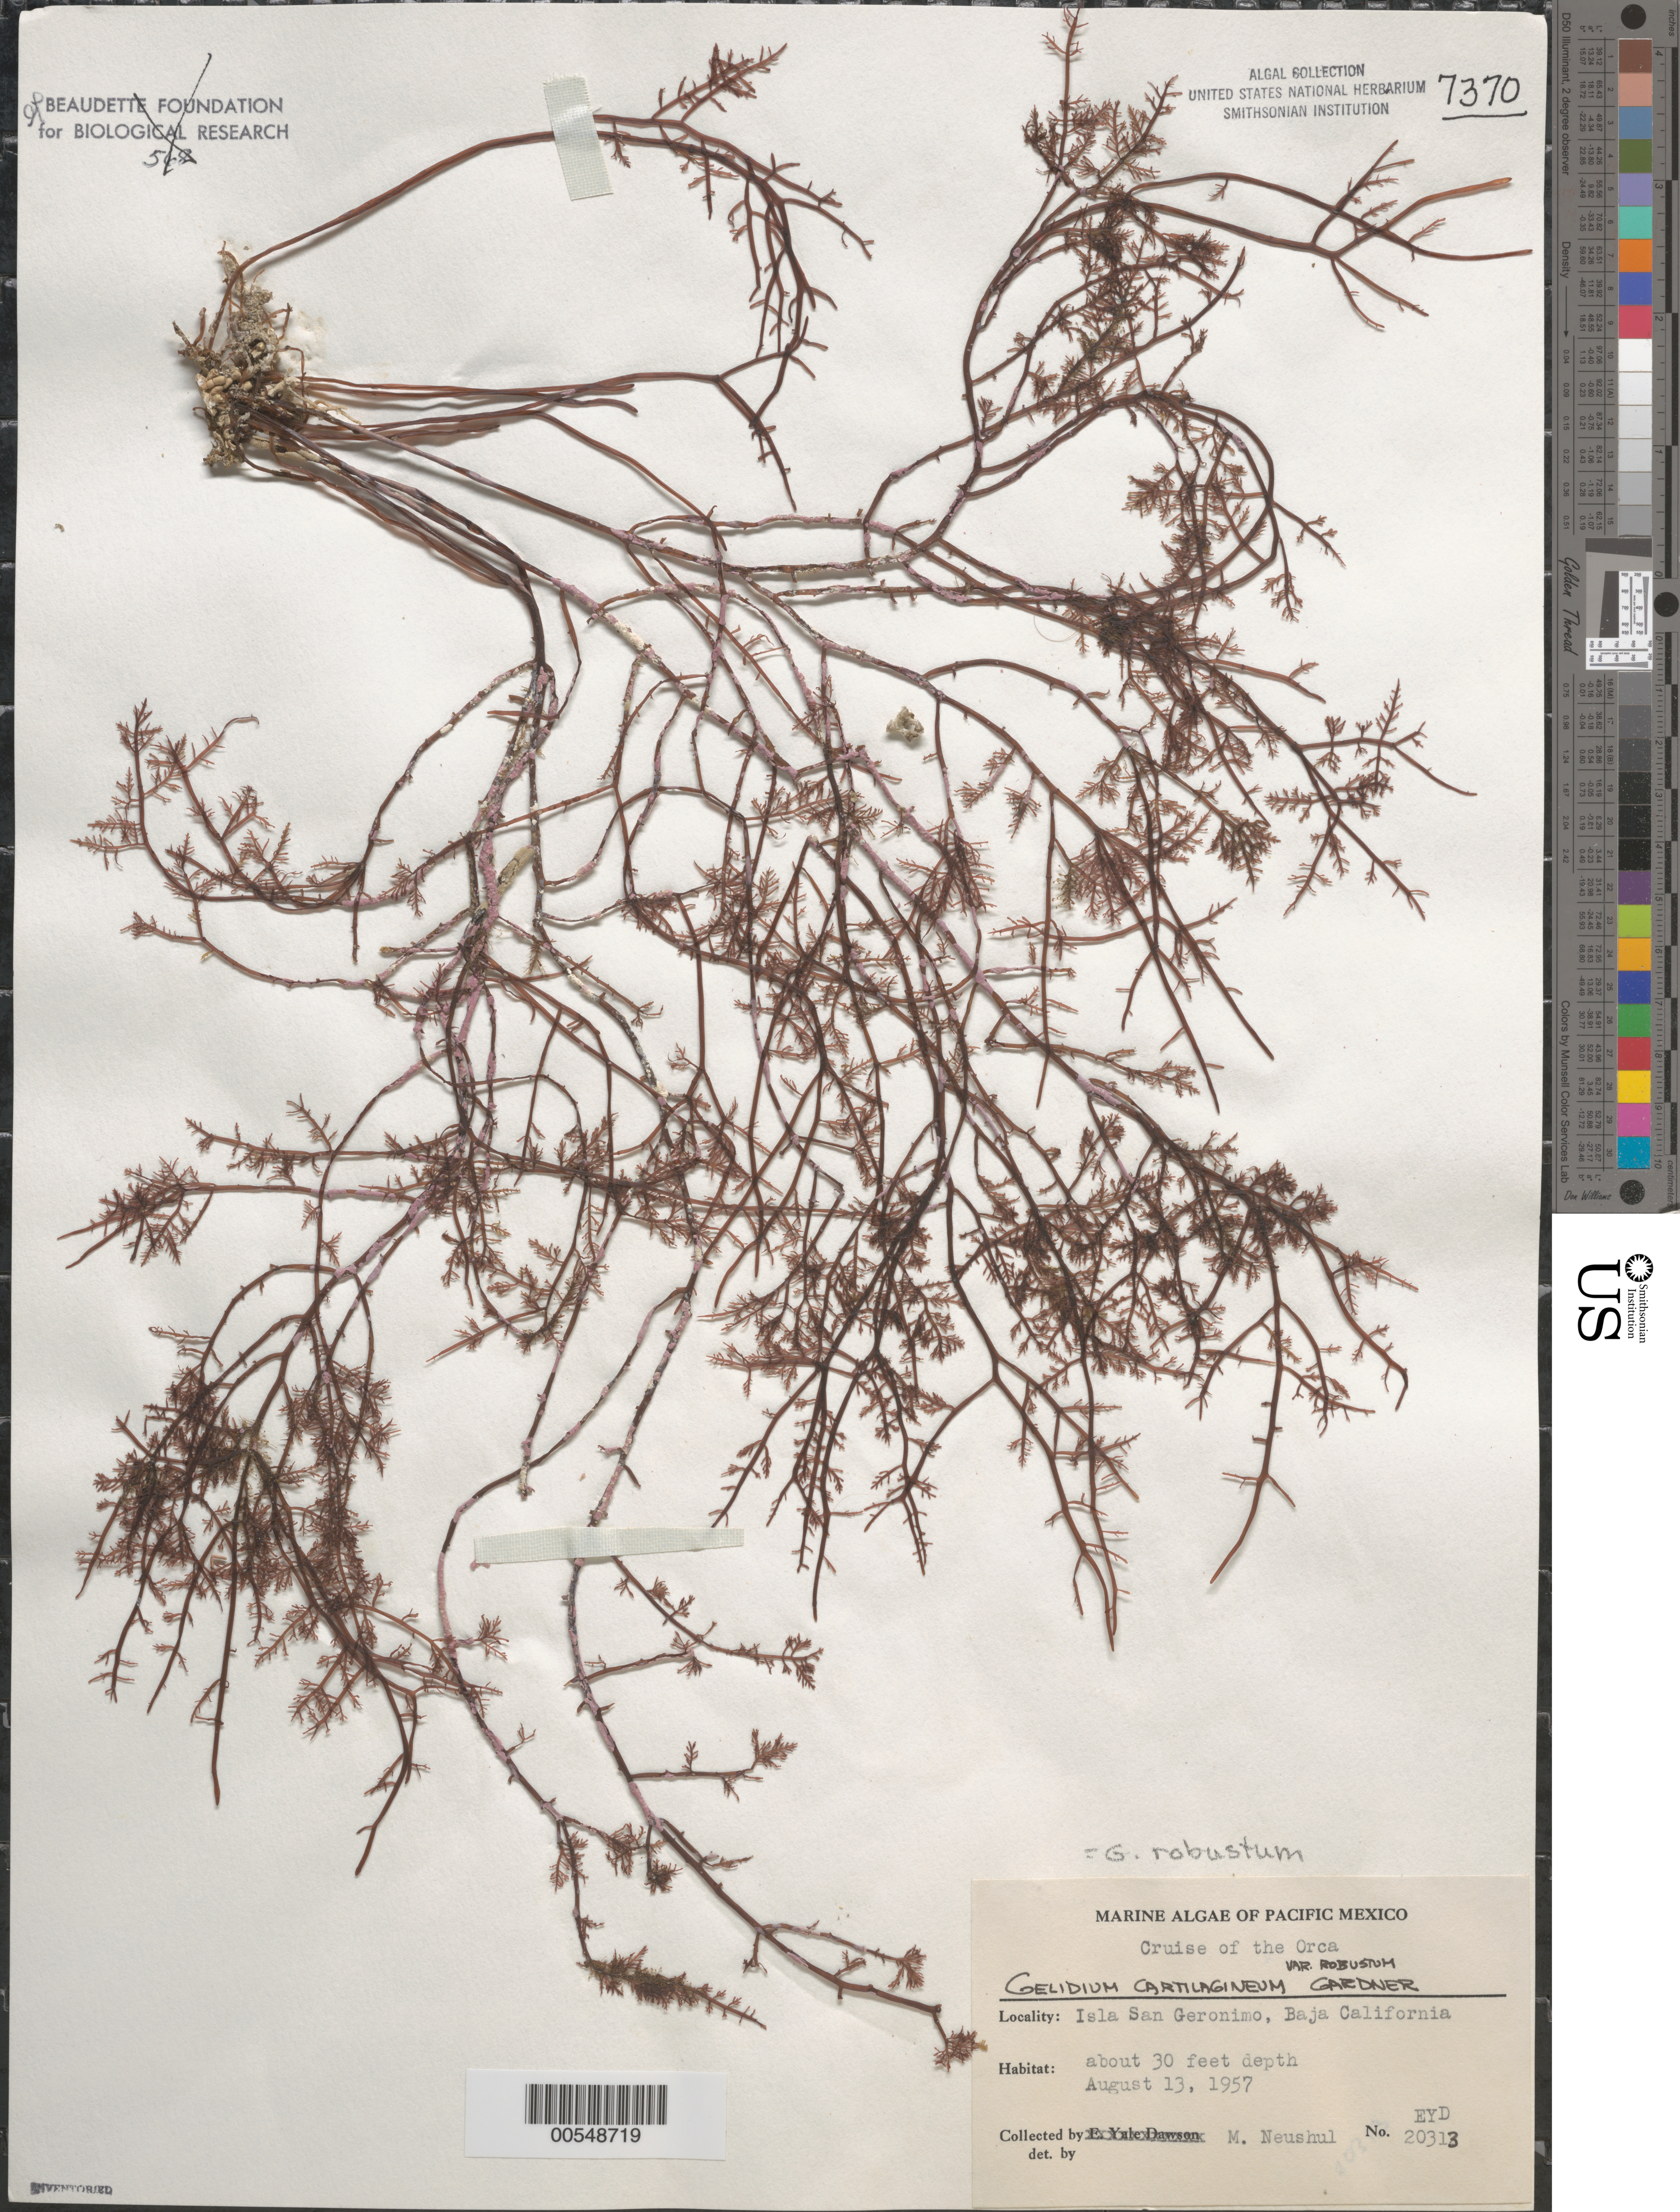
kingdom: Plantae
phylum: Rhodophyta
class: Florideophyceae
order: Gelidiales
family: Gelidiaceae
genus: Gelidium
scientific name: Gelidium robustum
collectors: M. Neushul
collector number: EYD 20313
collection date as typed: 13 Aug 1957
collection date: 1957-08-13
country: Mexico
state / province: Baja California Norte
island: Isla San Geronimo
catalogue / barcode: US 7370